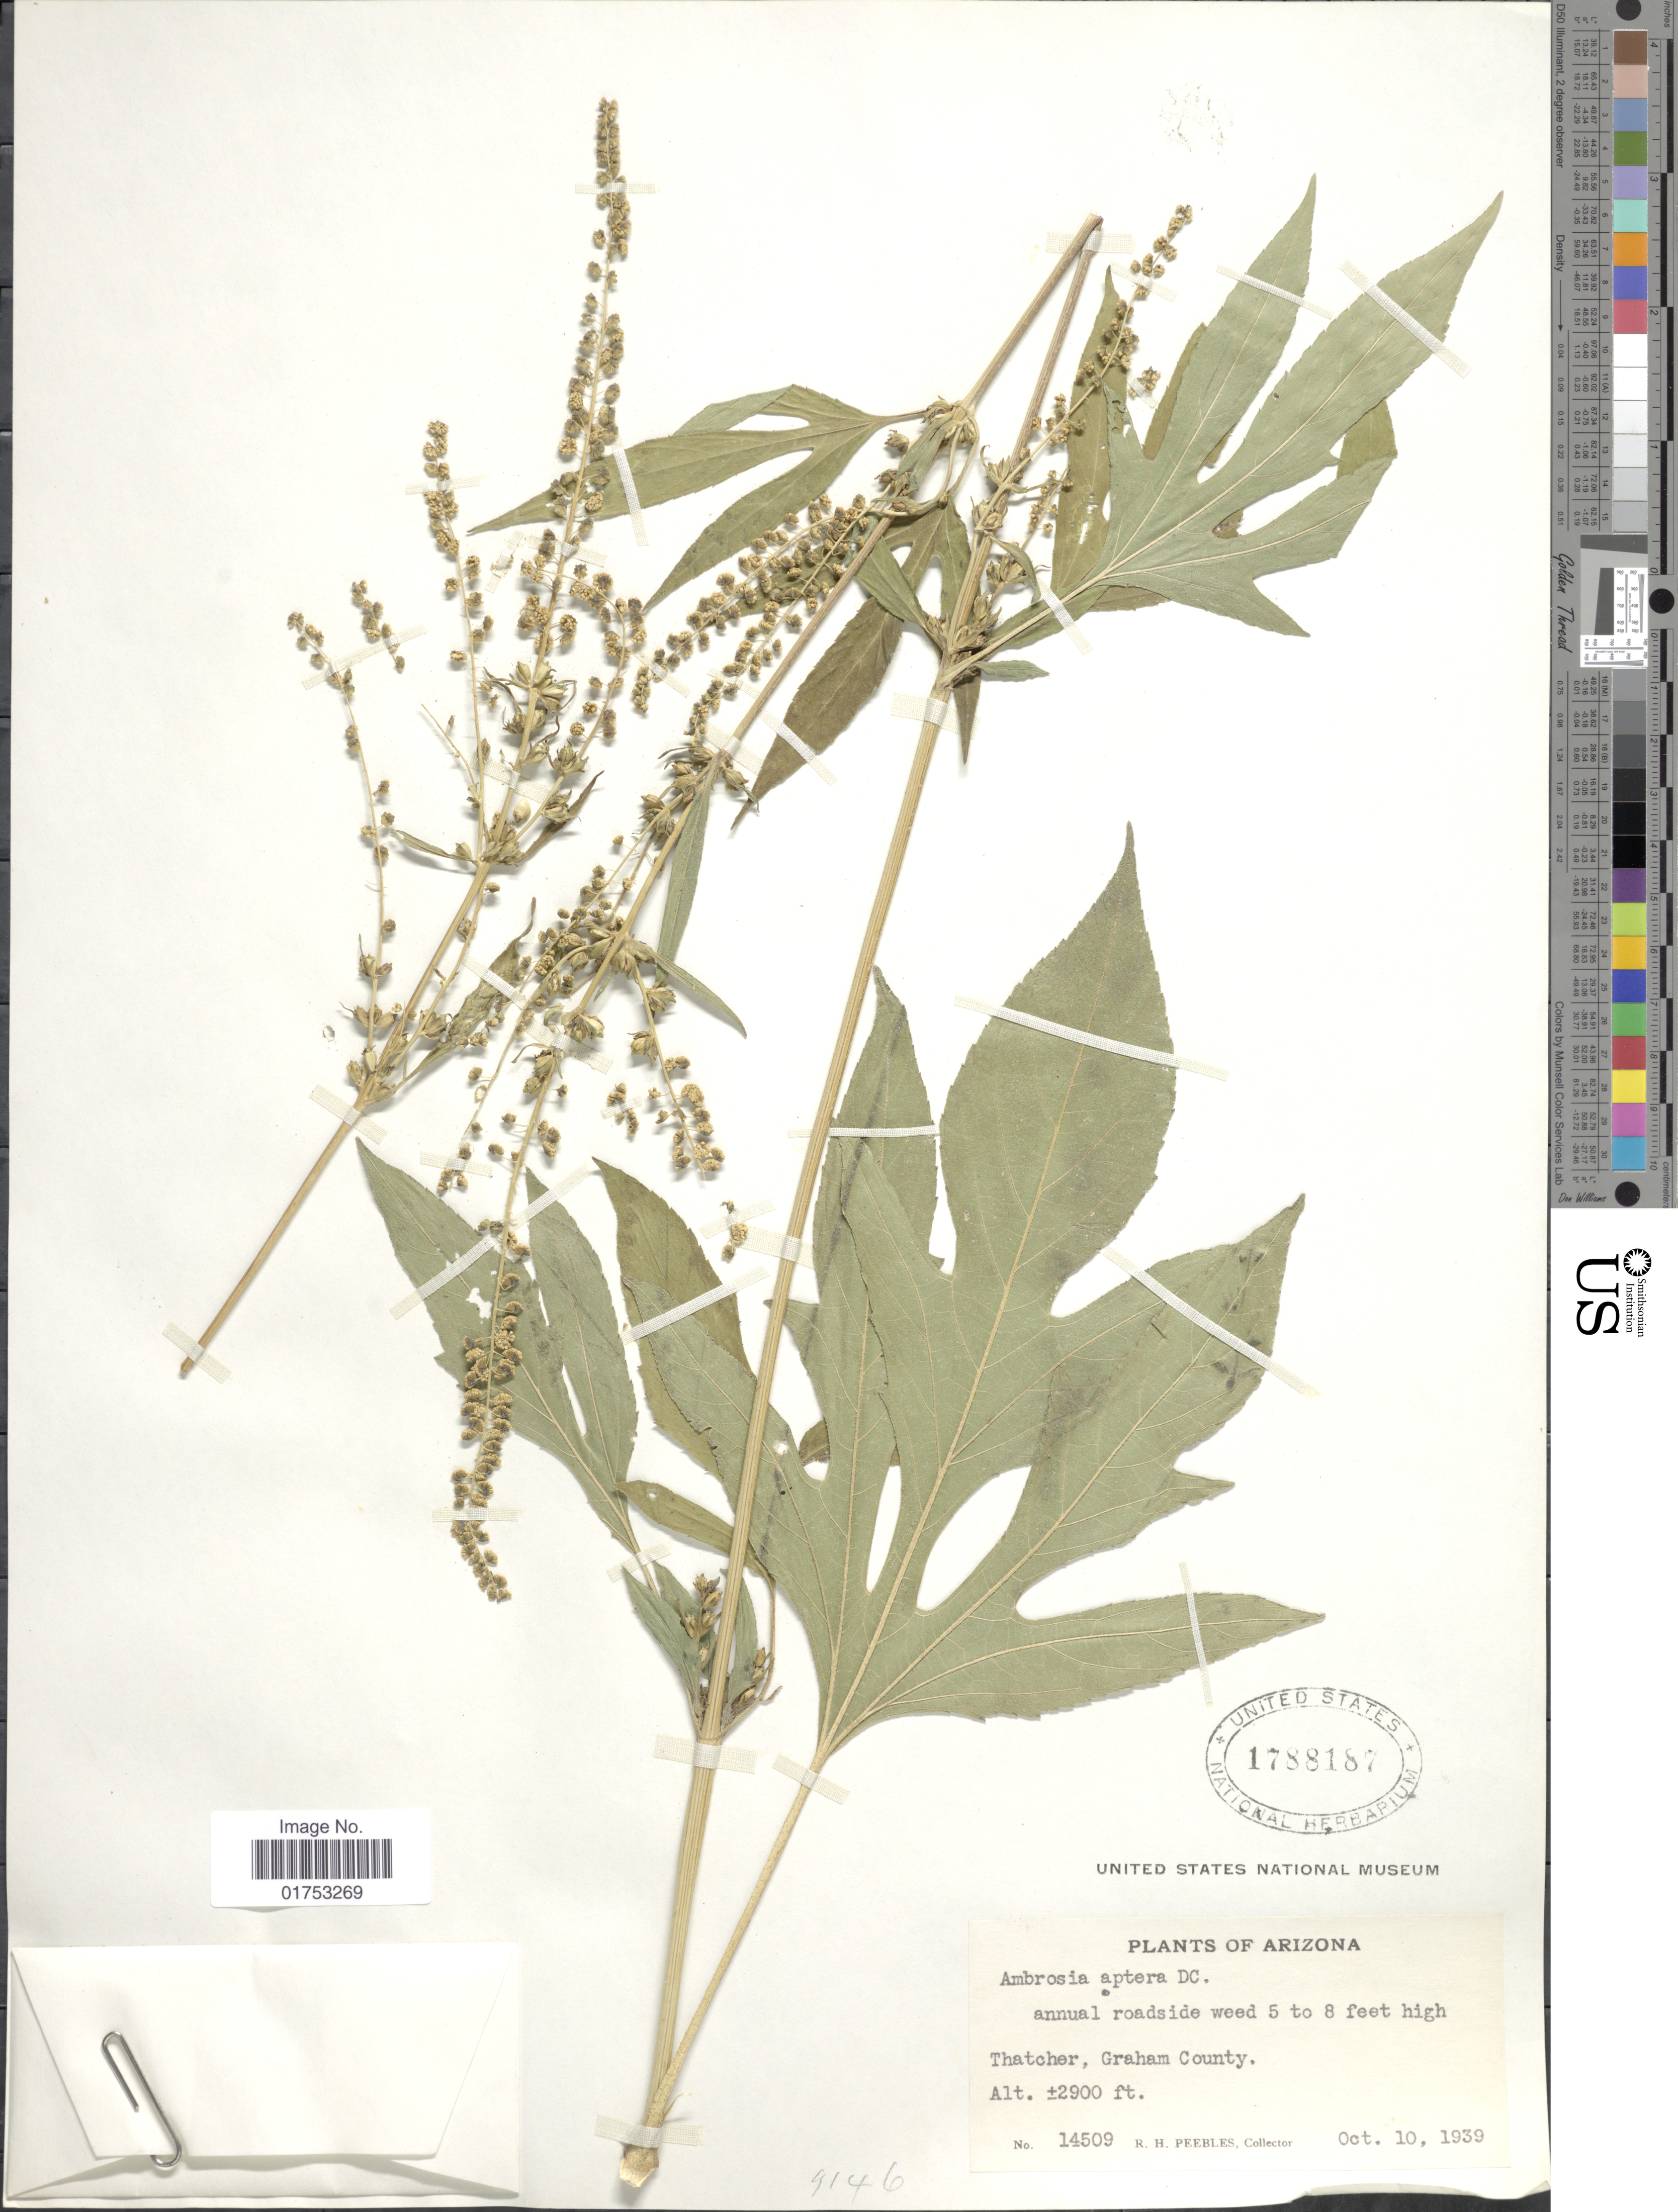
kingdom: Plantae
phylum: Tracheophyta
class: Magnoliopsida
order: Asterales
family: Asteraceae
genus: Ambrosia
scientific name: Ambrosia aptera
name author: (DC.) DC.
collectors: R. H. Peebles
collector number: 14509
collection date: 1939-10-10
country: United States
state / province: Arizona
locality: Thatcher, Graham County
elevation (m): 884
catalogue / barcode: US 1788187